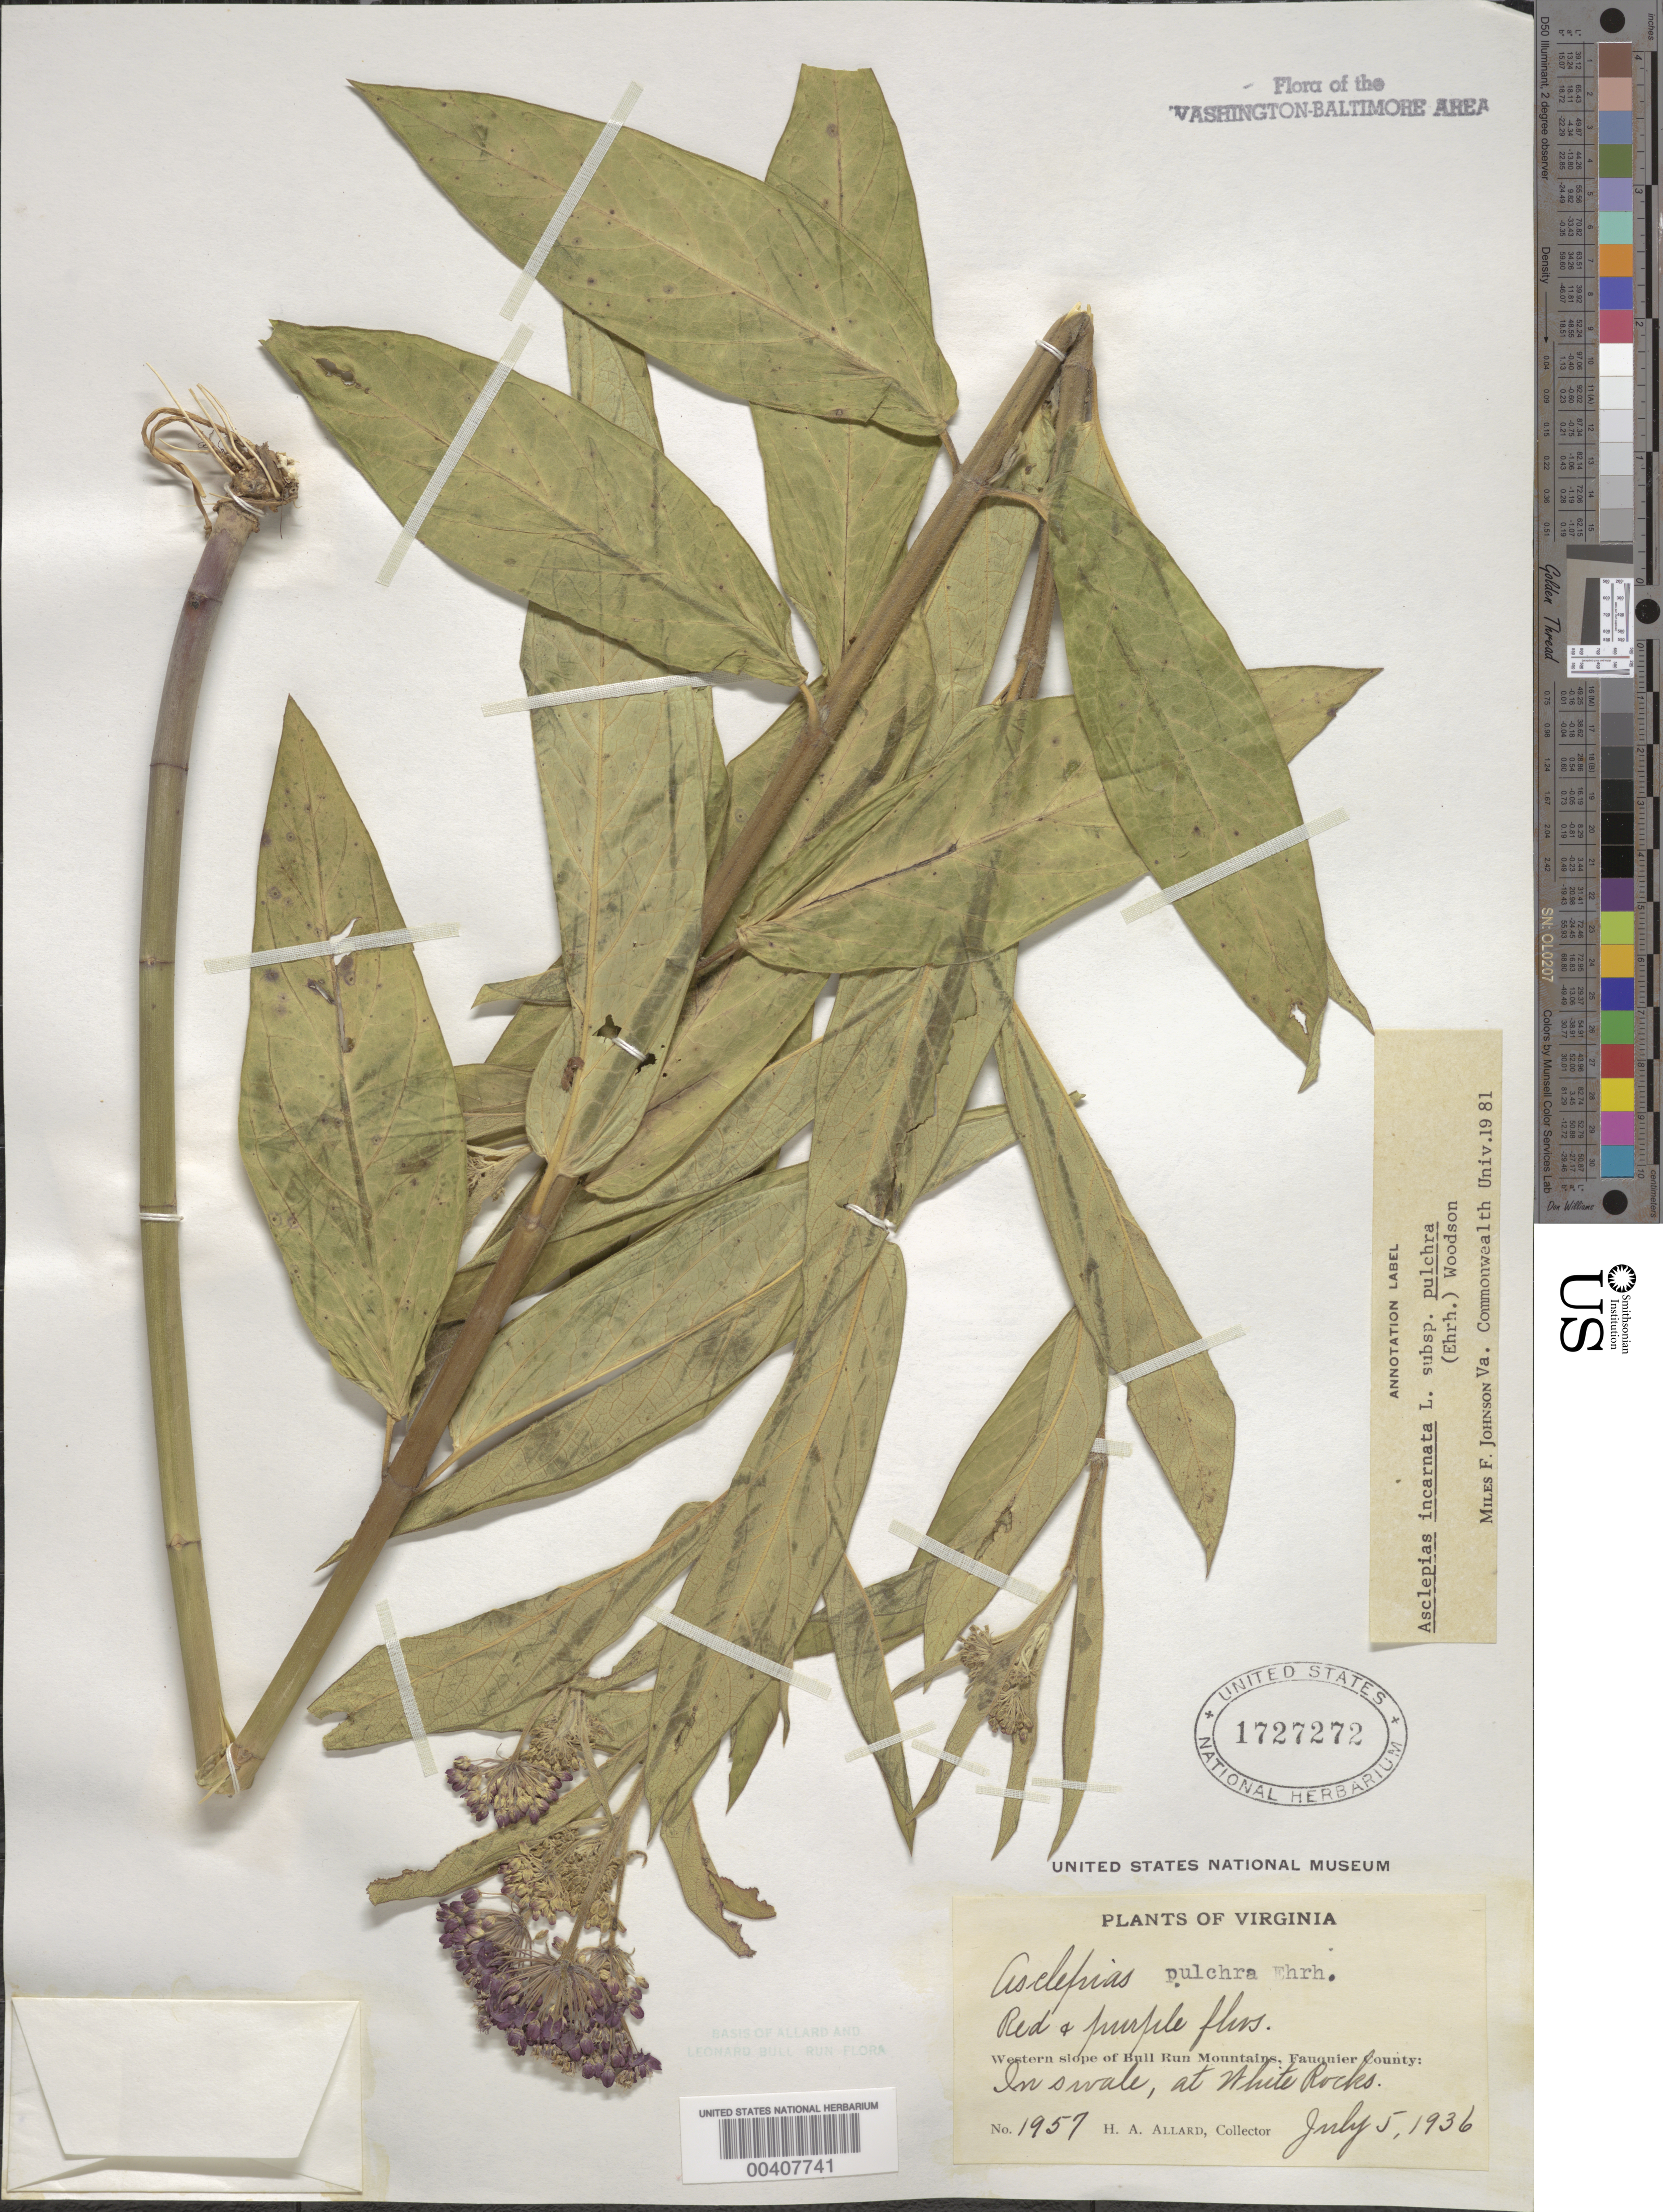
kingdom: Plantae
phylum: Tracheophyta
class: Magnoliopsida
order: Gentianales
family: Apocynaceae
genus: Asclepias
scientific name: Asclepias incarnata subsp. pulchra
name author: (Ehrh. ex Willd.) Woodson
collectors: H. A. Allard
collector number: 1957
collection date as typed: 05 Jul 1936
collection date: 1936-07-05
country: United States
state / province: Virginia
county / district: Fauquier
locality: White Rocks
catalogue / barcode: US 1727272